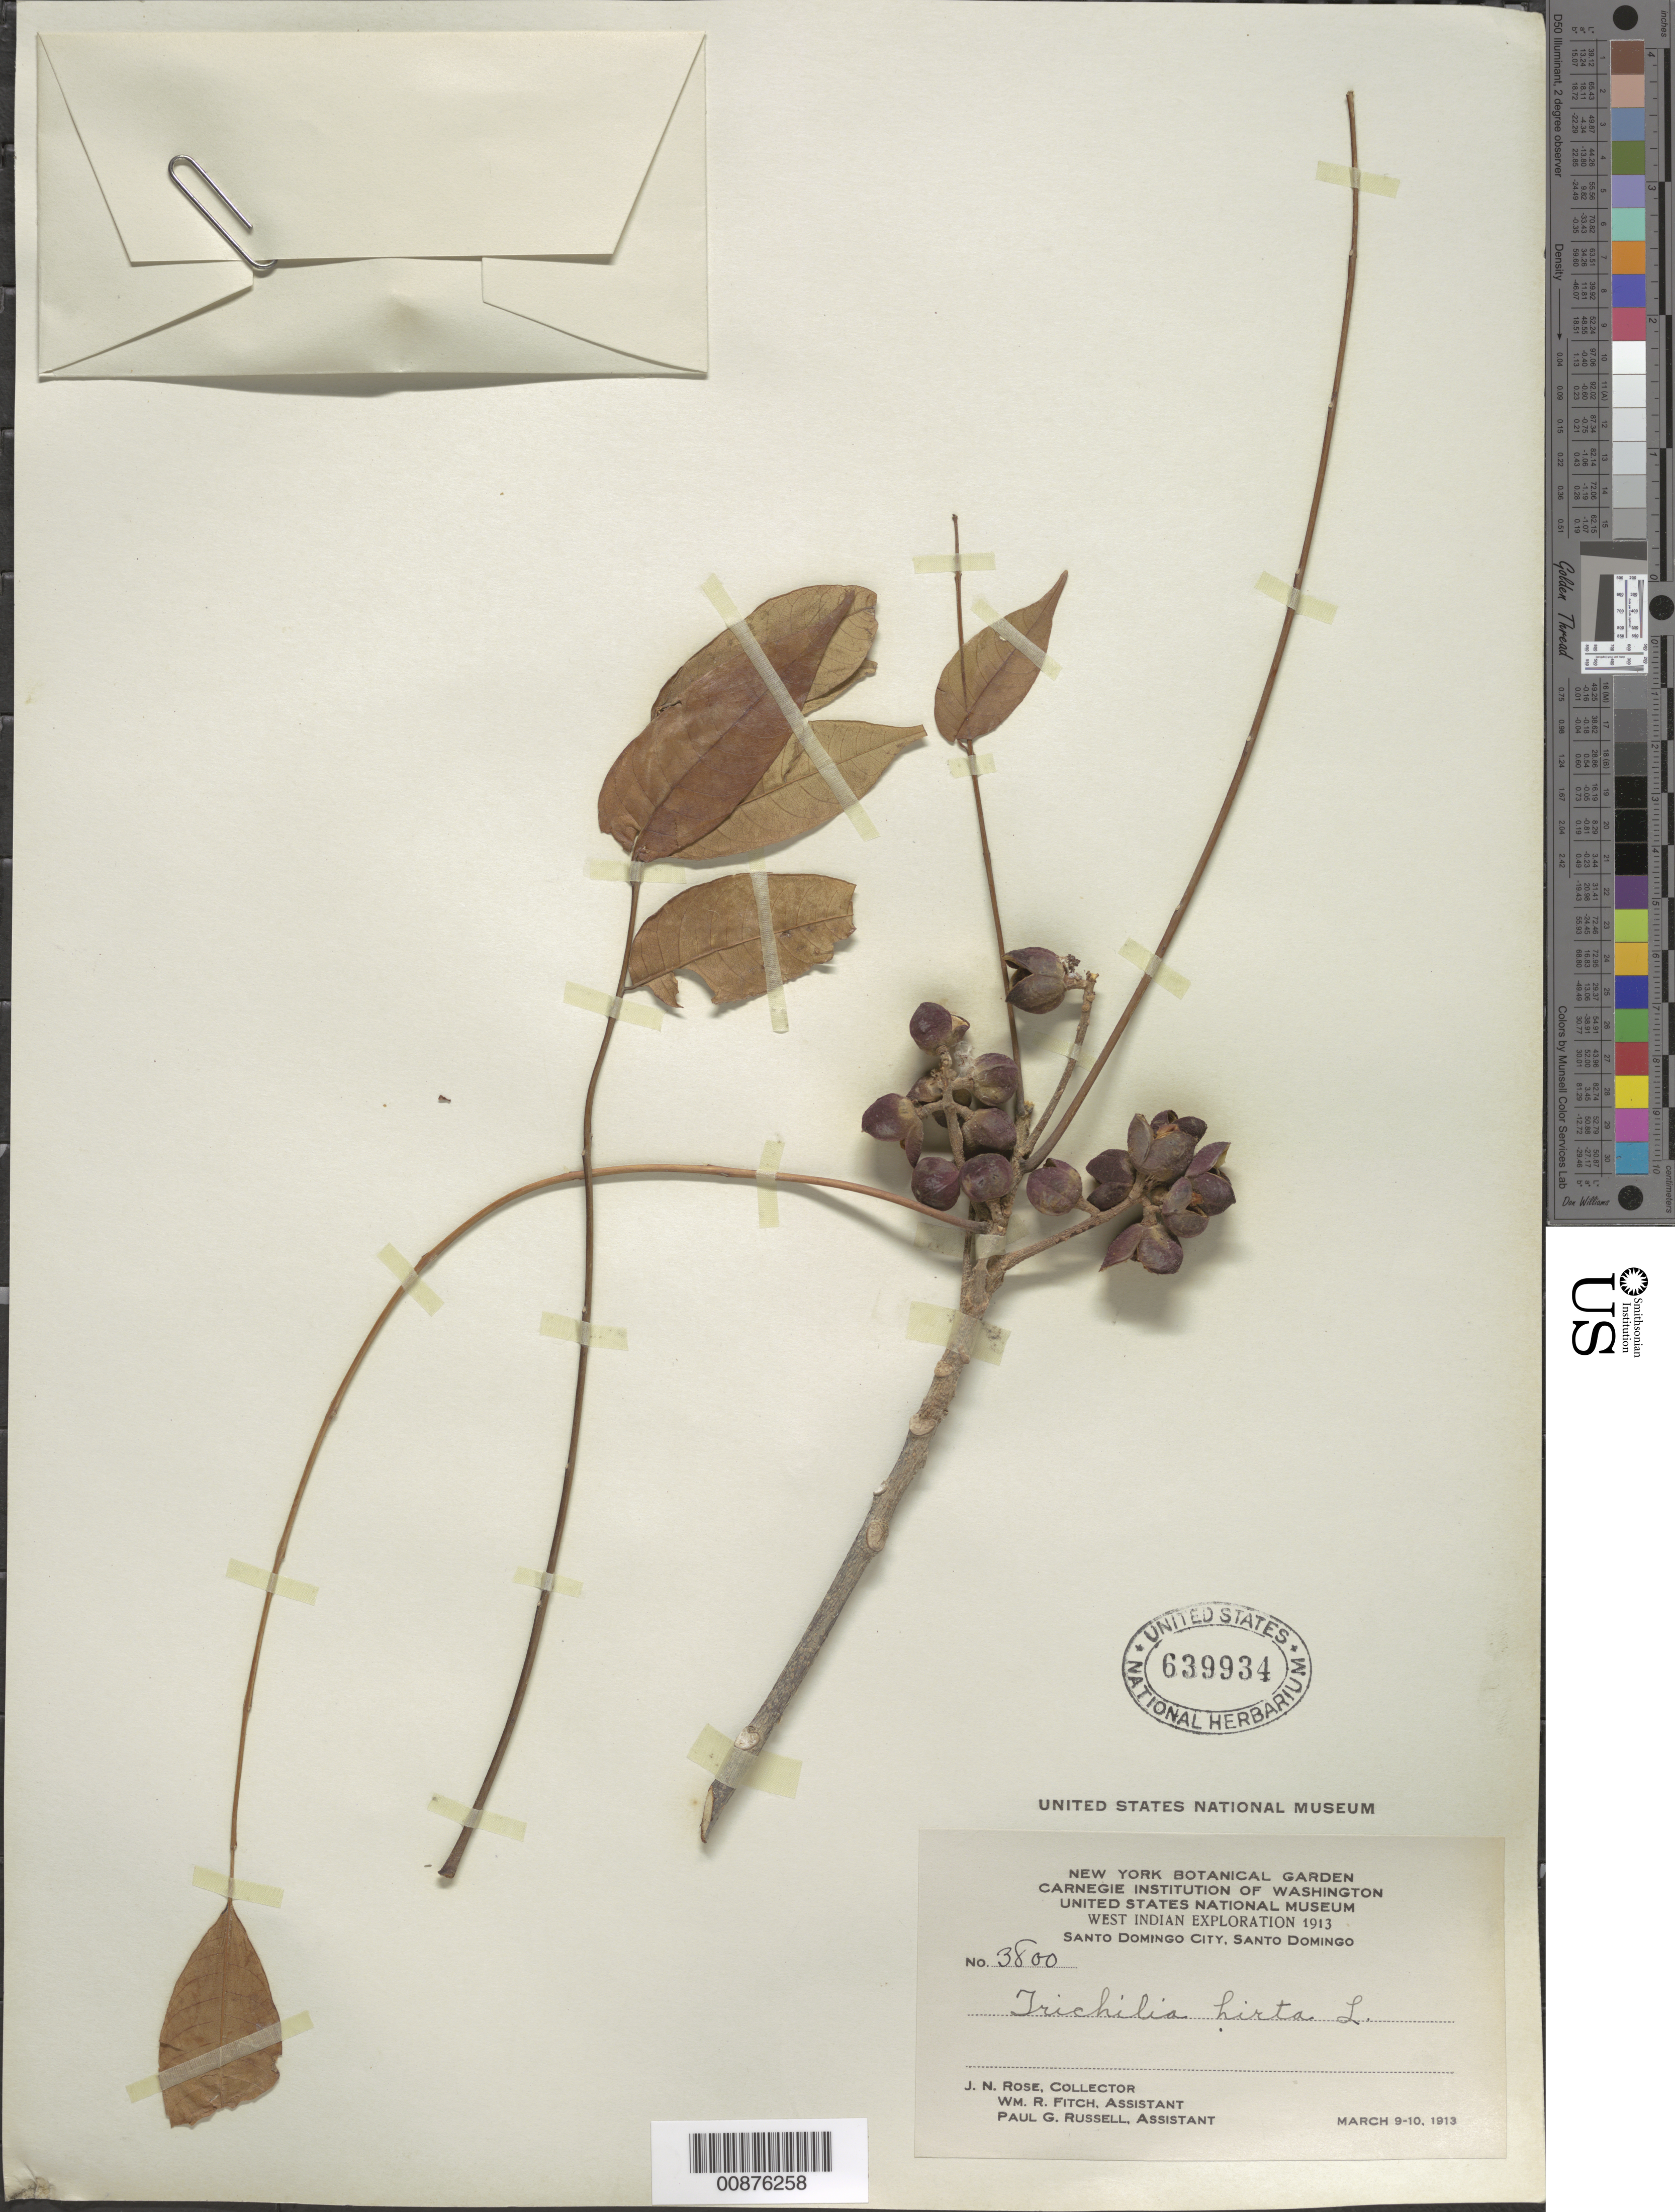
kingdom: Plantae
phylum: Tracheophyta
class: Magnoliopsida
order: Sapindales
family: Meliaceae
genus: Trichilia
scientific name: Trichilia hirta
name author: L.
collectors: J. N. Rose, W. R. Fitch & P. G. Russell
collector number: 3800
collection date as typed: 09 Mar 1913 to 10 Mar 1913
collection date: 1913-03-09/1913-03-10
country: Dominican Republic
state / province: Distrito Nacional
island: Hispaniola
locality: Santo Domingo City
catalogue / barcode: US 639934